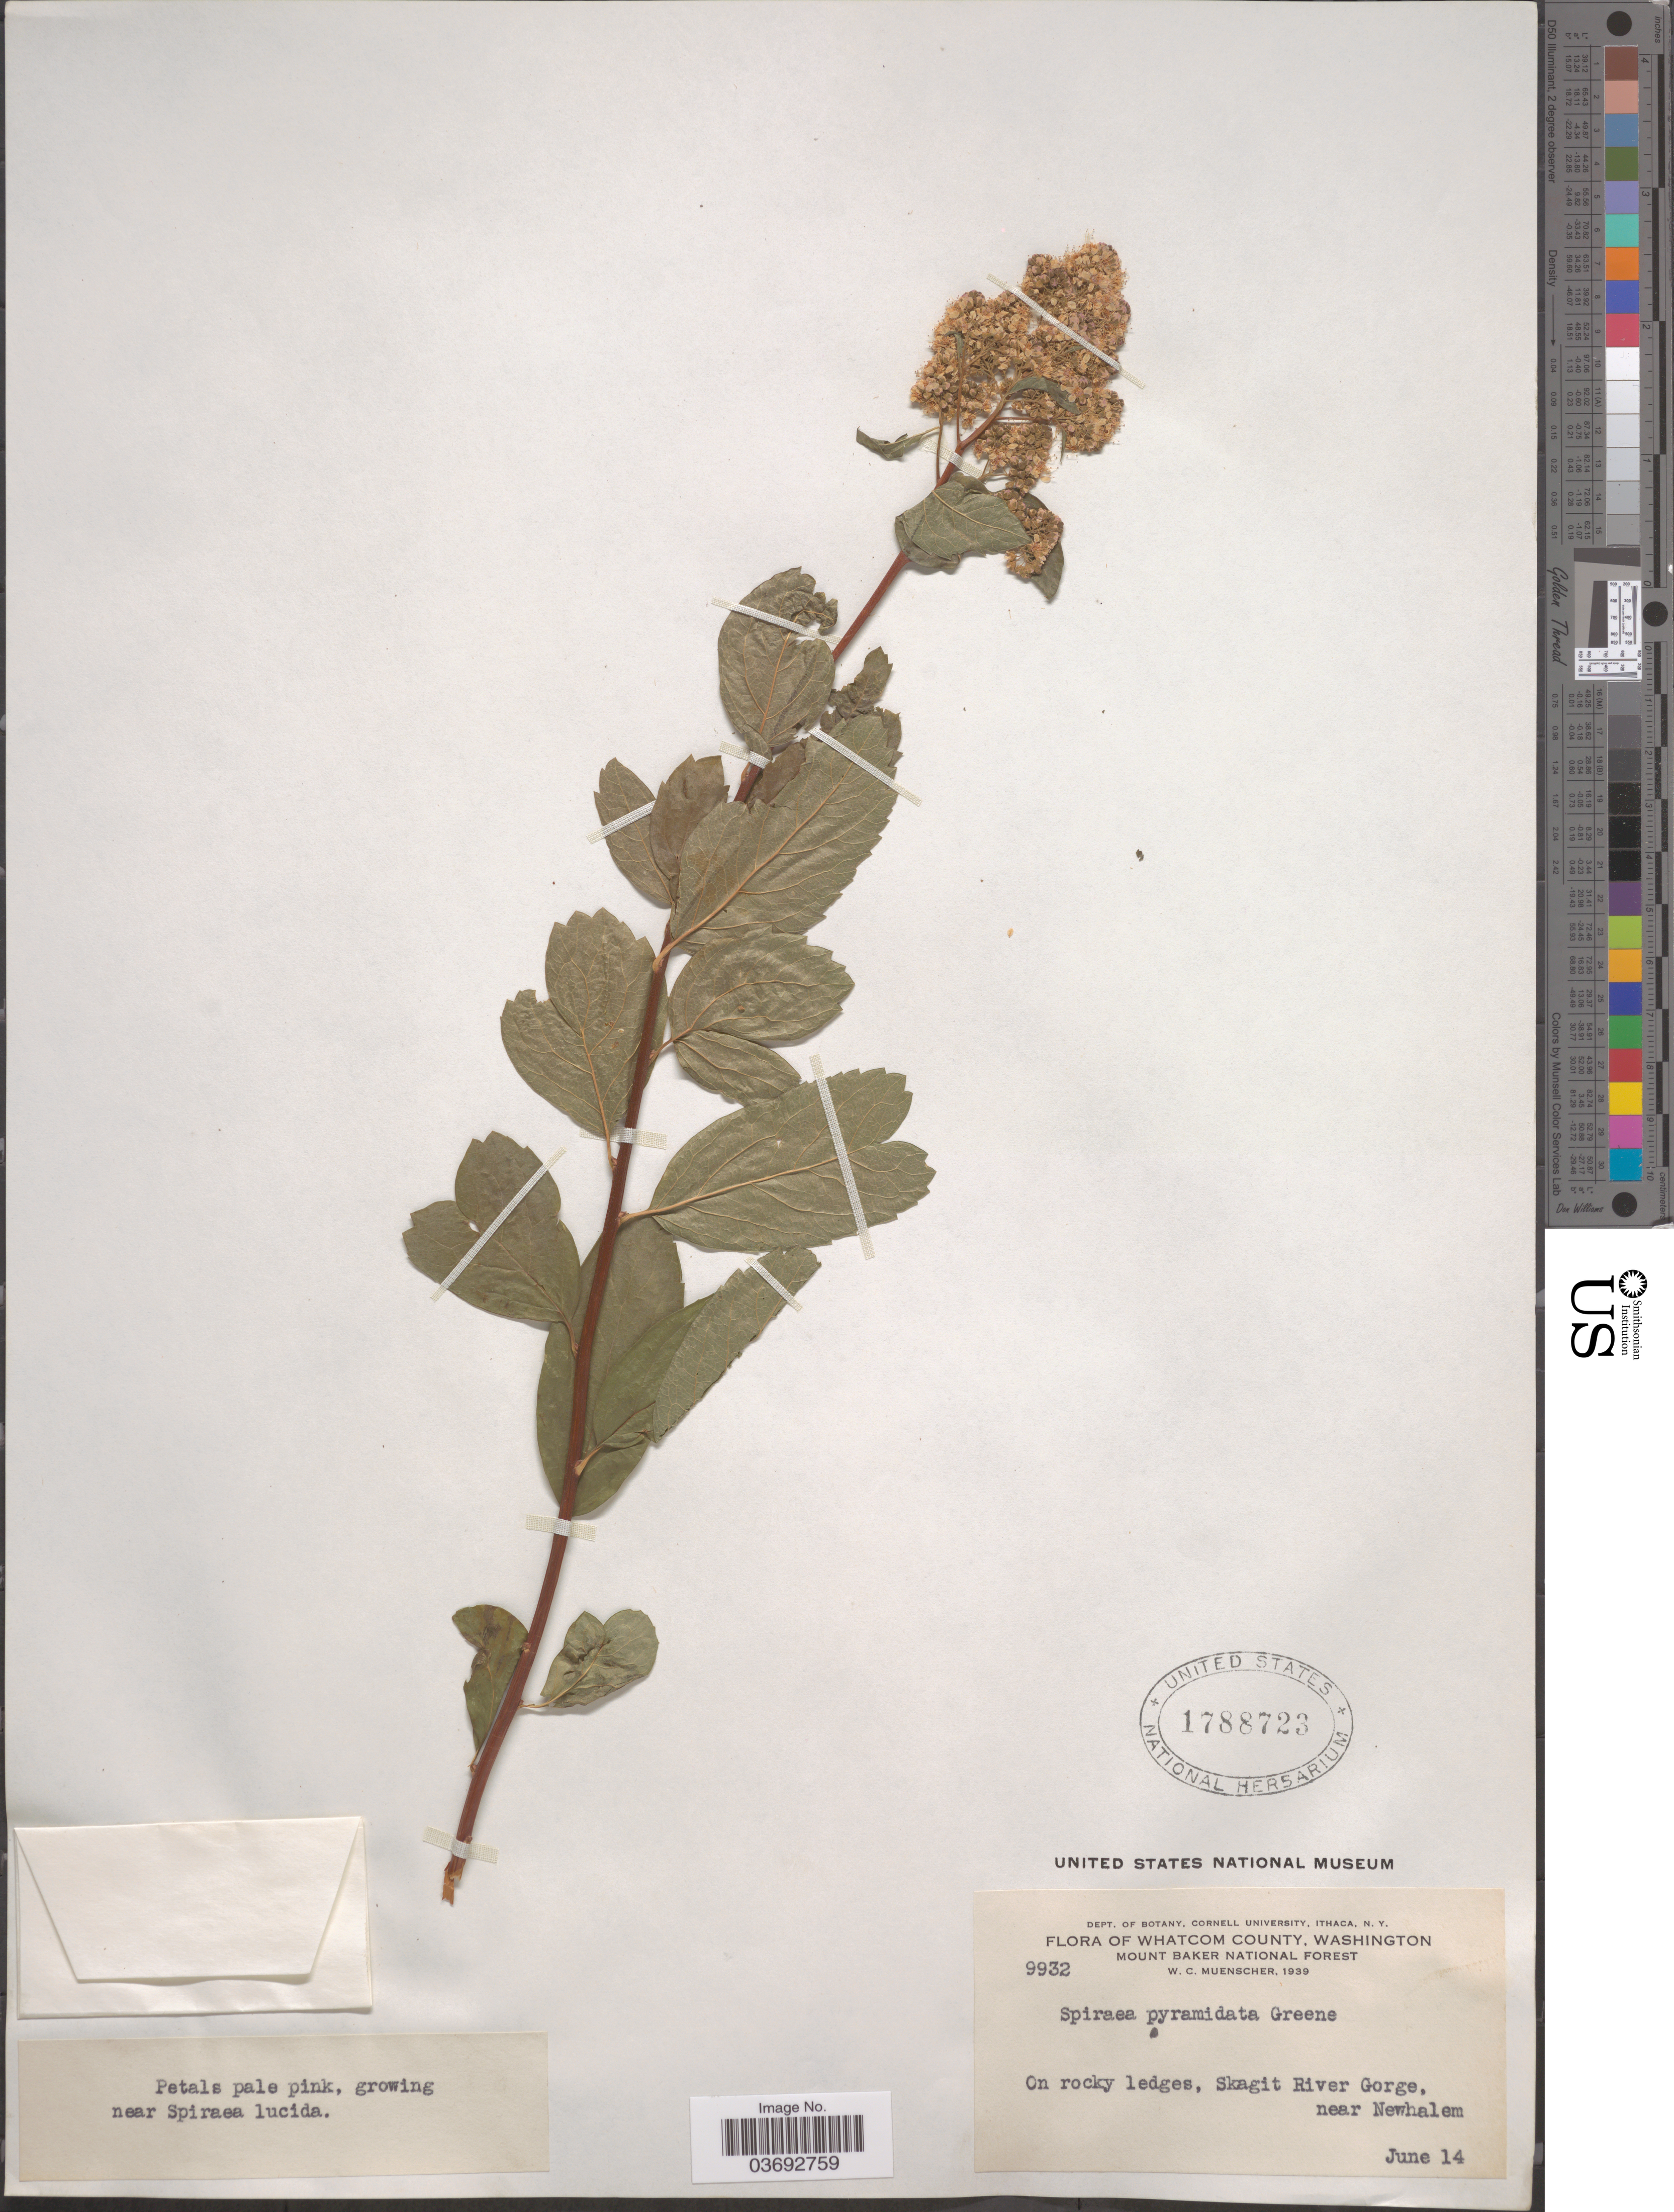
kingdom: Plantae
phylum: Tracheophyta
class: Magnoliopsida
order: Rosales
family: Rosaceae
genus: Spiraea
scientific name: Spiraea pyramidata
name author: Greene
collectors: W. Muenscher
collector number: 9932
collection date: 1939-06-14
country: United States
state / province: Washington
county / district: Whatcom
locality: Whatcom County. Mount Baker National Forest. On rocky ledges, Skagit River Gorge, near Newhalem.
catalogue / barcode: US 1788723